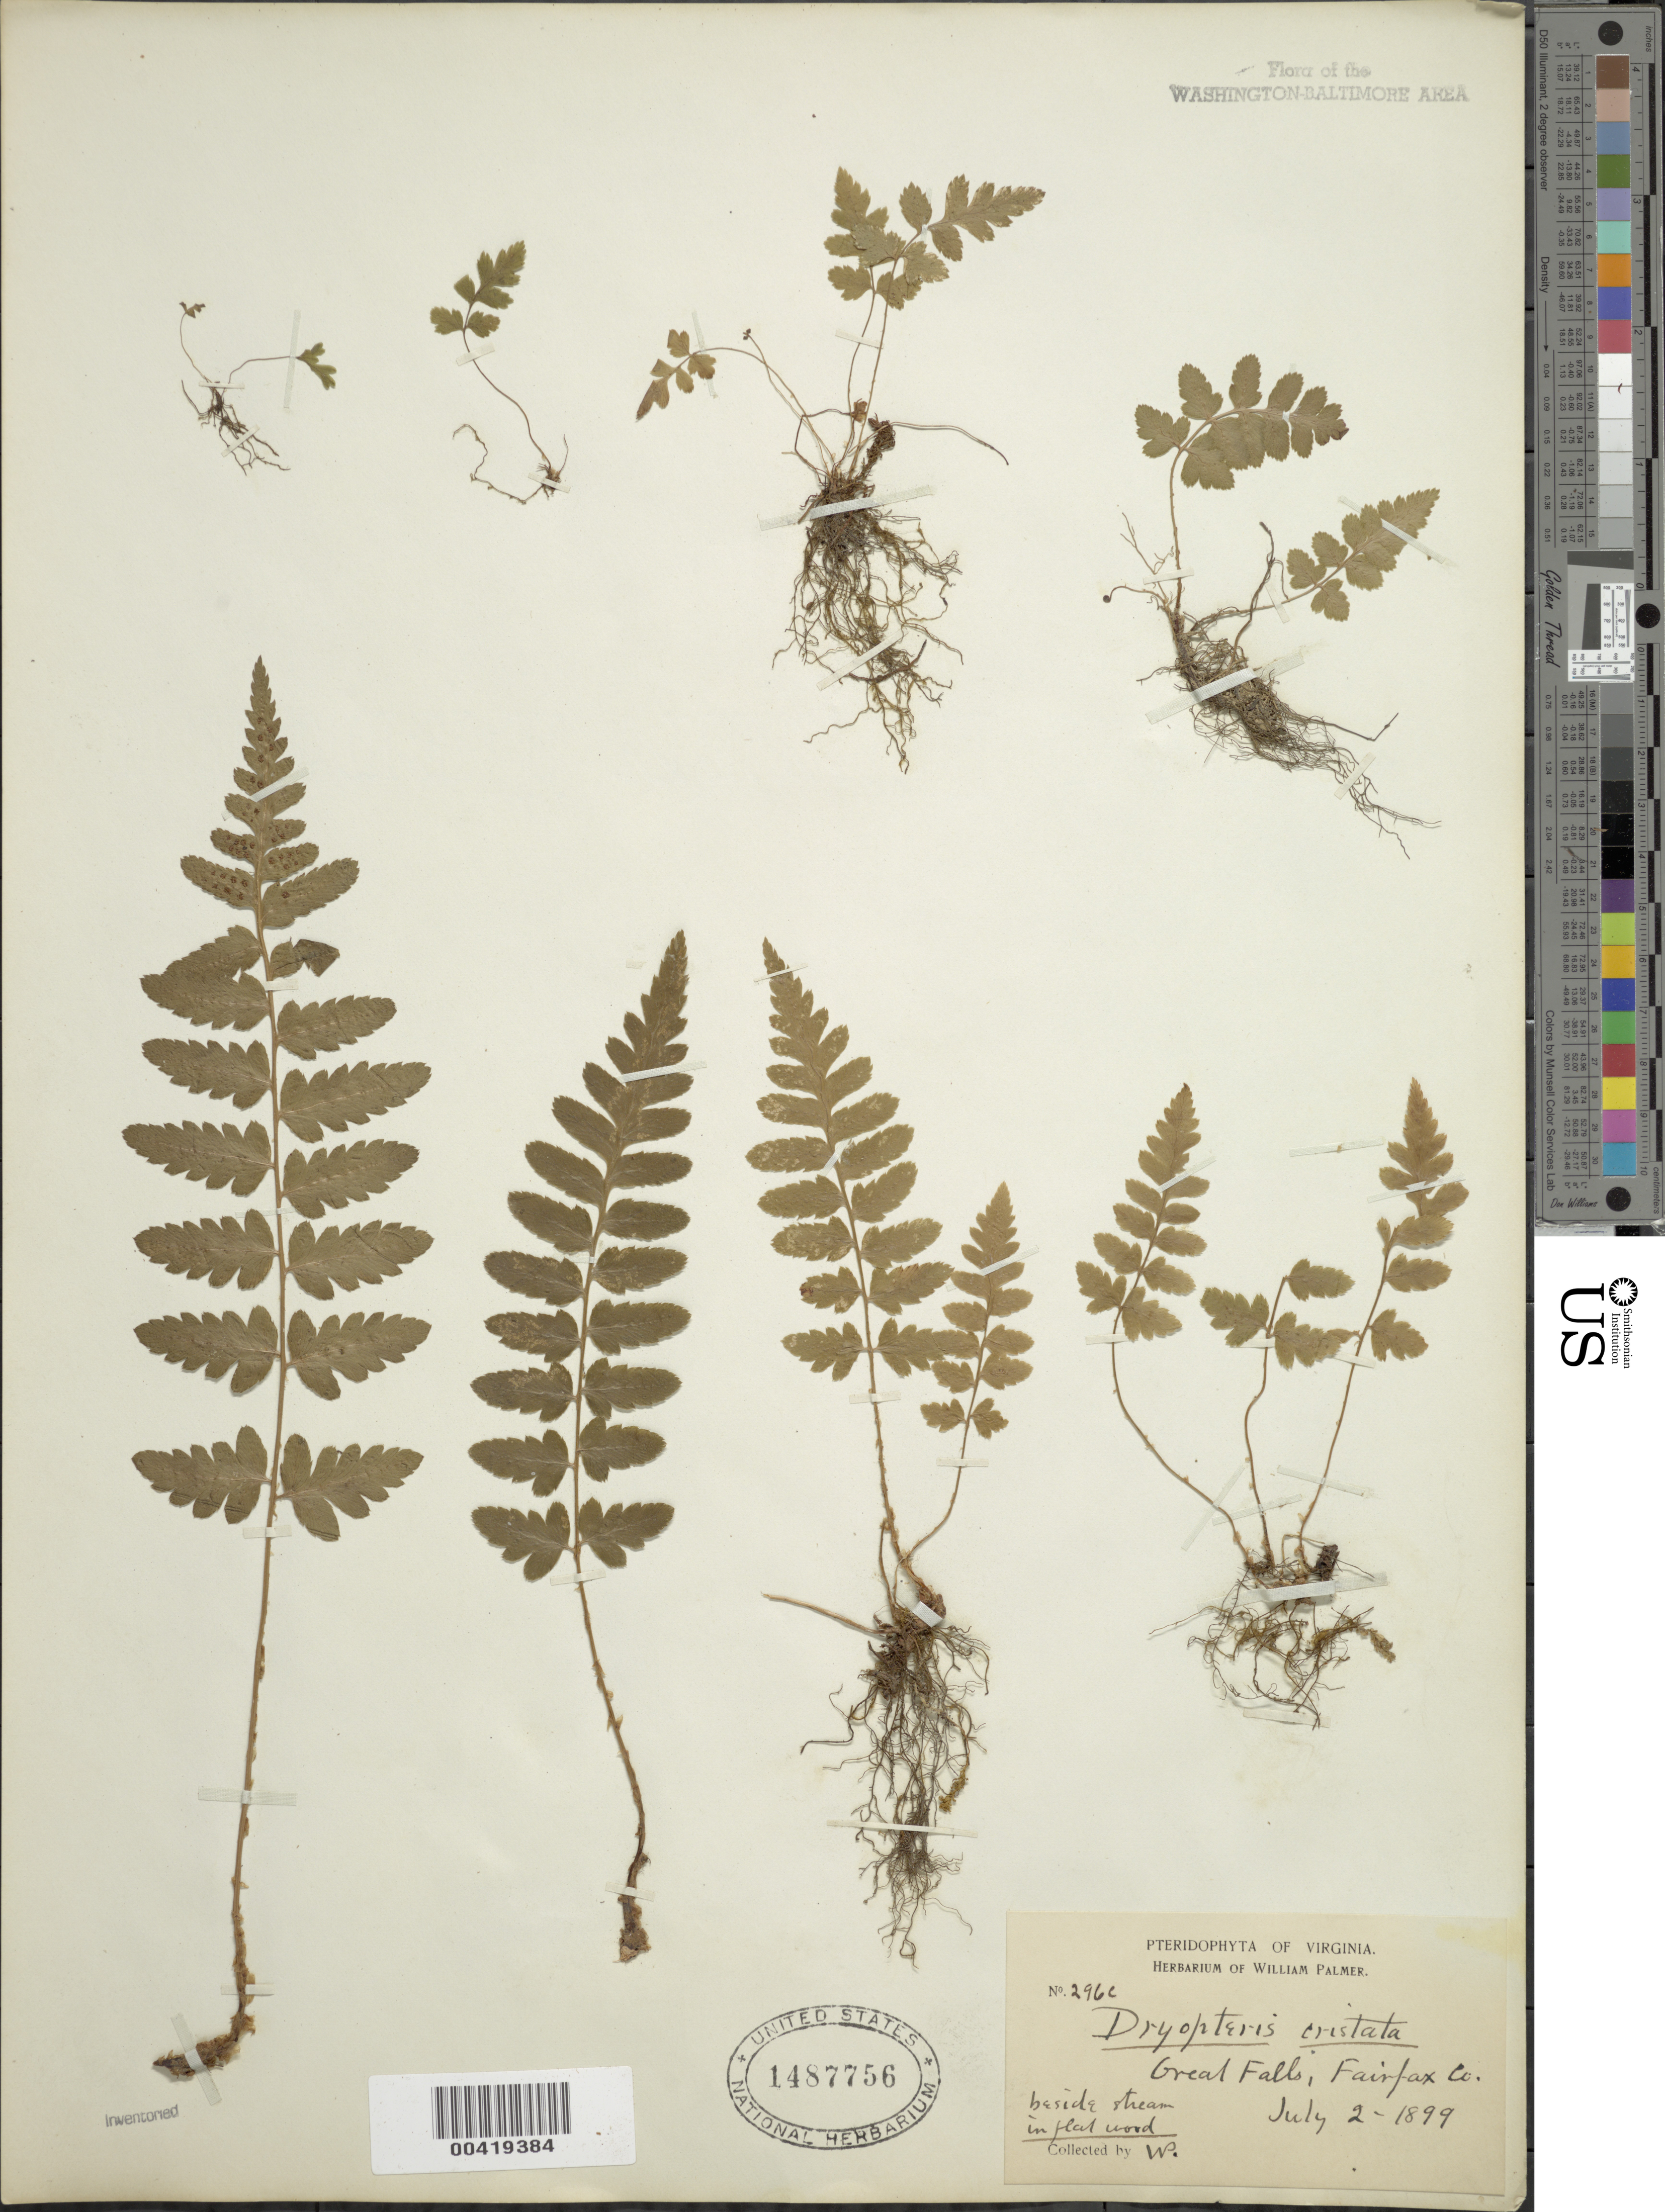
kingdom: Plantae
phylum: Tracheophyta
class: Polypodiopsida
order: Polypodiales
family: Dryopteridaceae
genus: Dryopteris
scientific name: Dryopteris cristata var. spinulosa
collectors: W. Palmer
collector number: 296C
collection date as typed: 02 Jul 1899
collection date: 1899-07-02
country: United States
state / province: Virginia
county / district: Fairfax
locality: Great Falls C. and O. Canal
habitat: Beside stream in flat wood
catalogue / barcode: US 1487756